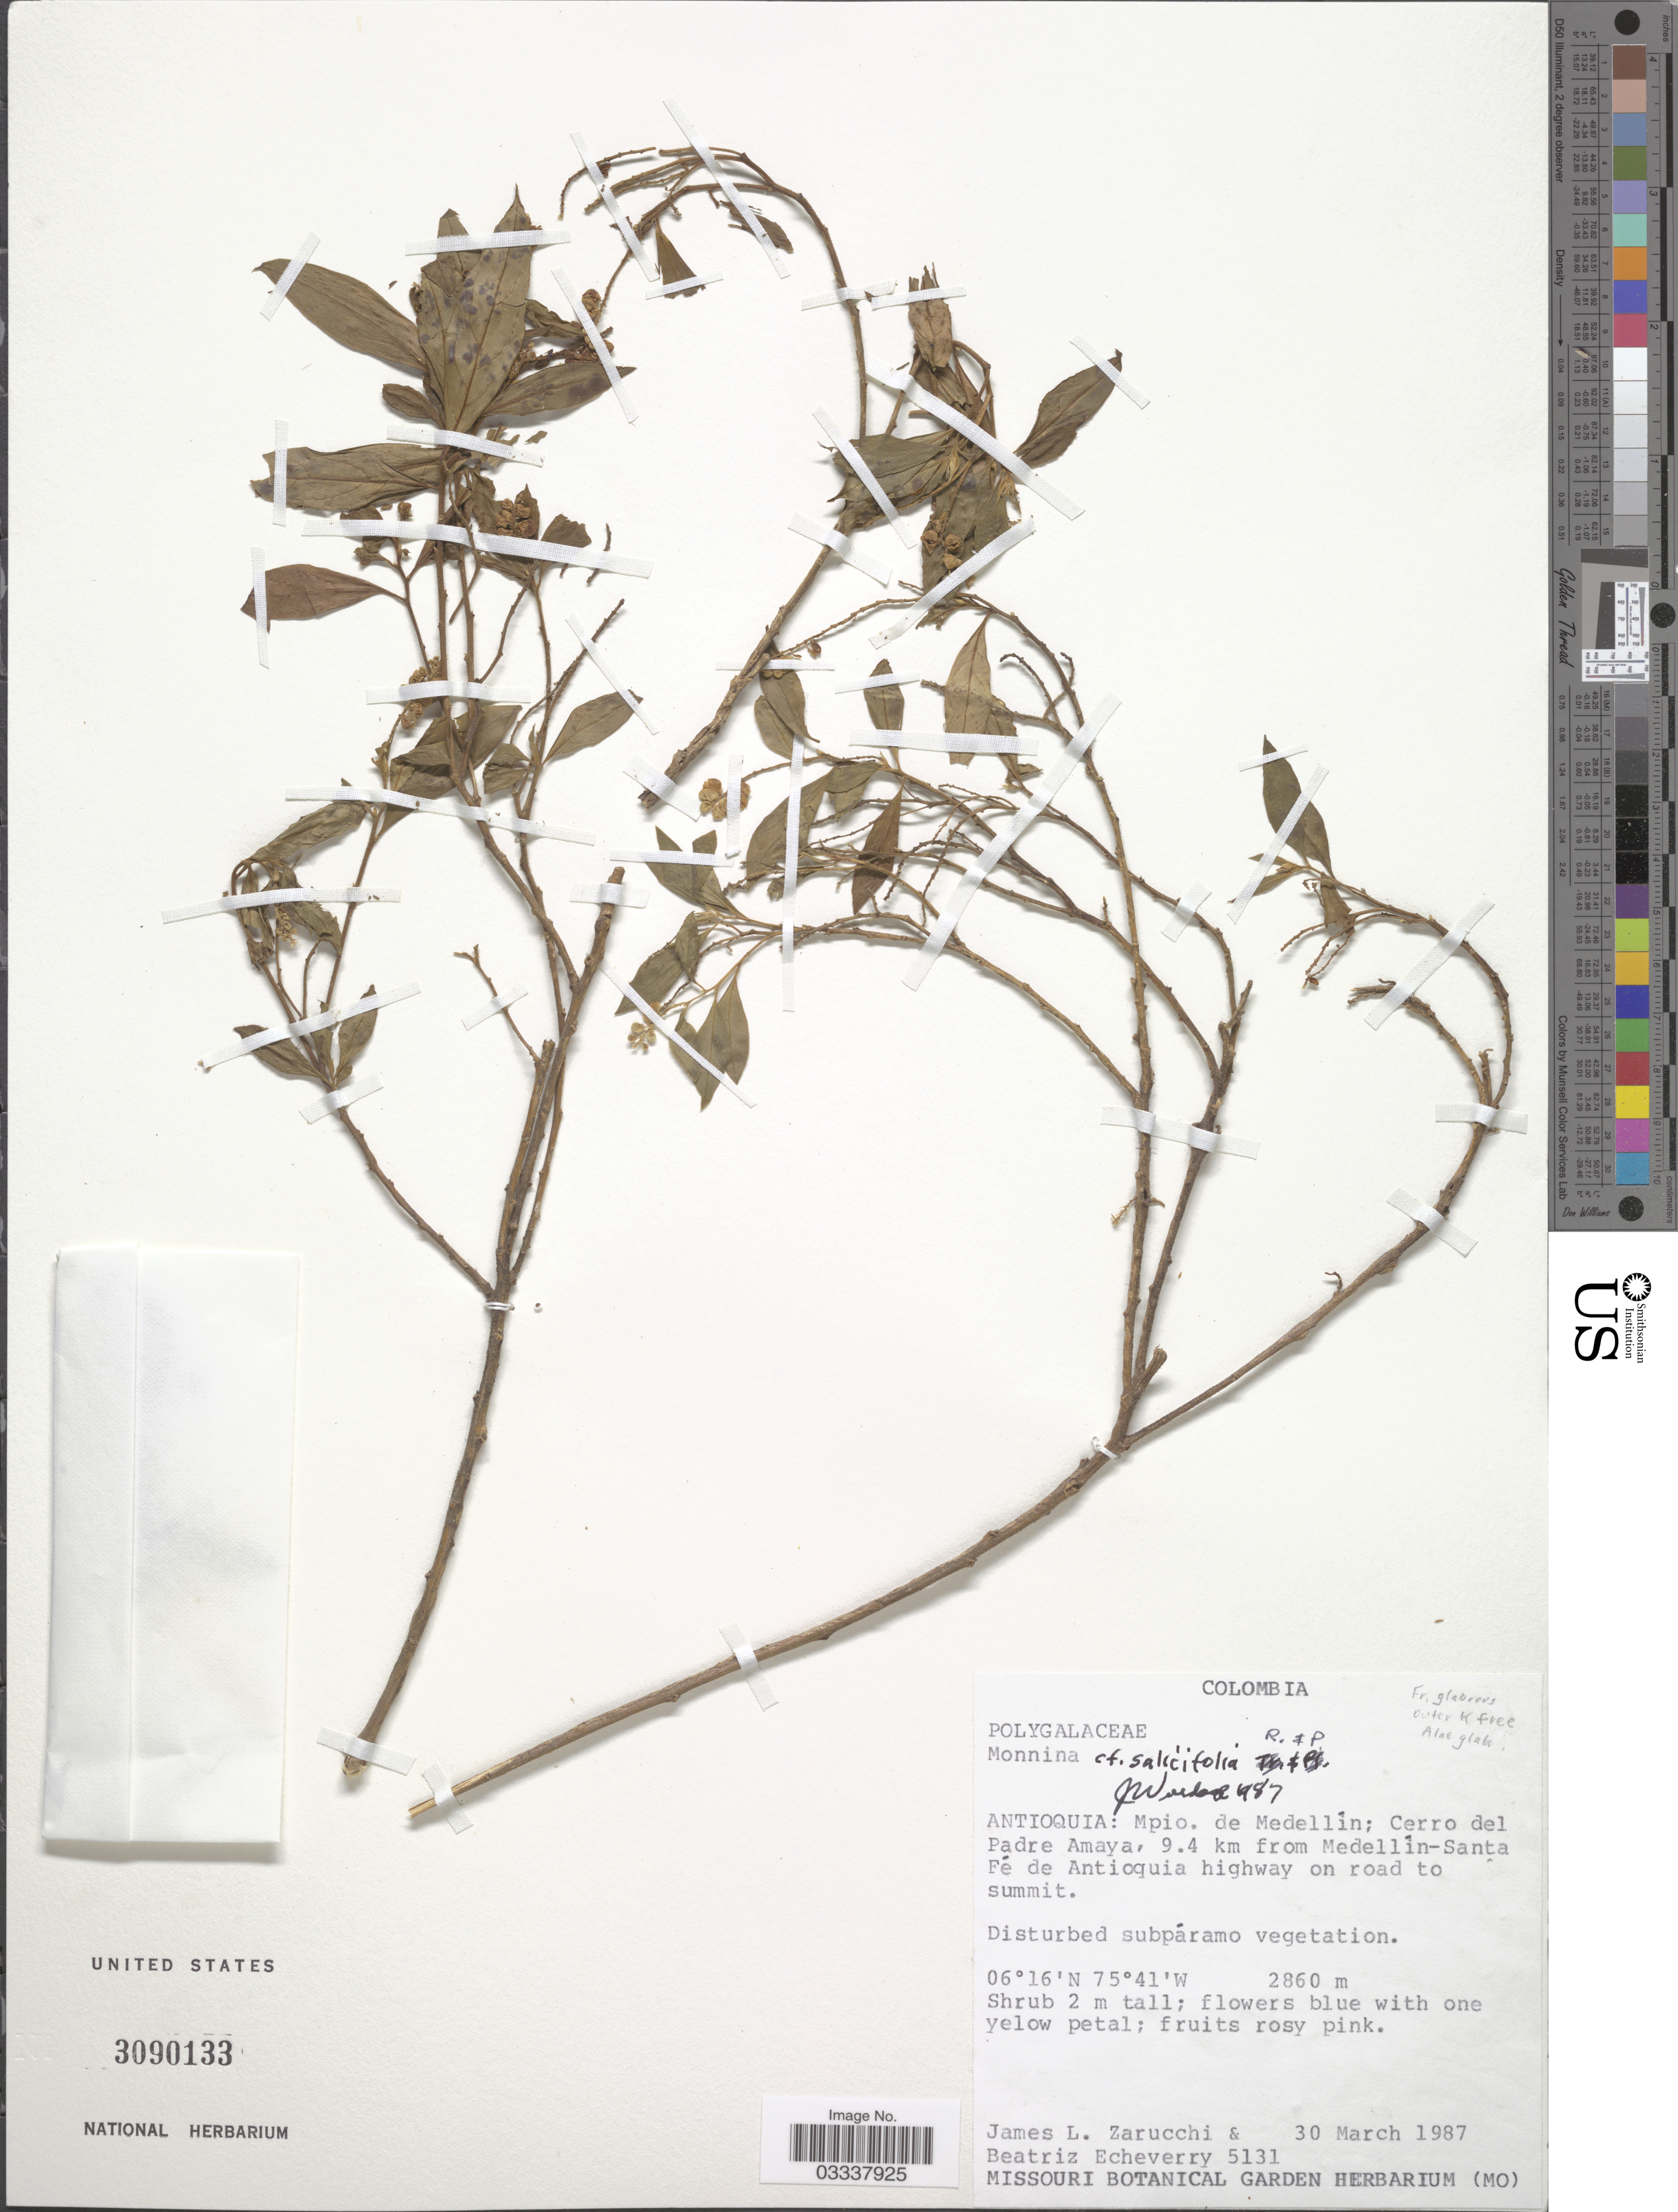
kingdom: Plantae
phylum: Tracheophyta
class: Magnoliopsida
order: Fabales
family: Polygalaceae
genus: Monnina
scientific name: Monnina salicifolia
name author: Ruiz & Pav.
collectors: J. L. Zarucchi & B. Echeverry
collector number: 5131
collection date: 1987-03-30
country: Colombia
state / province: Antioquia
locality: Mpio. de Medellín; Cerro del Padre Amaya, 9.4 km from Medellín-Santa Fé de Antioquia highway on road to summit.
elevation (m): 2860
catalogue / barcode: US 3090133